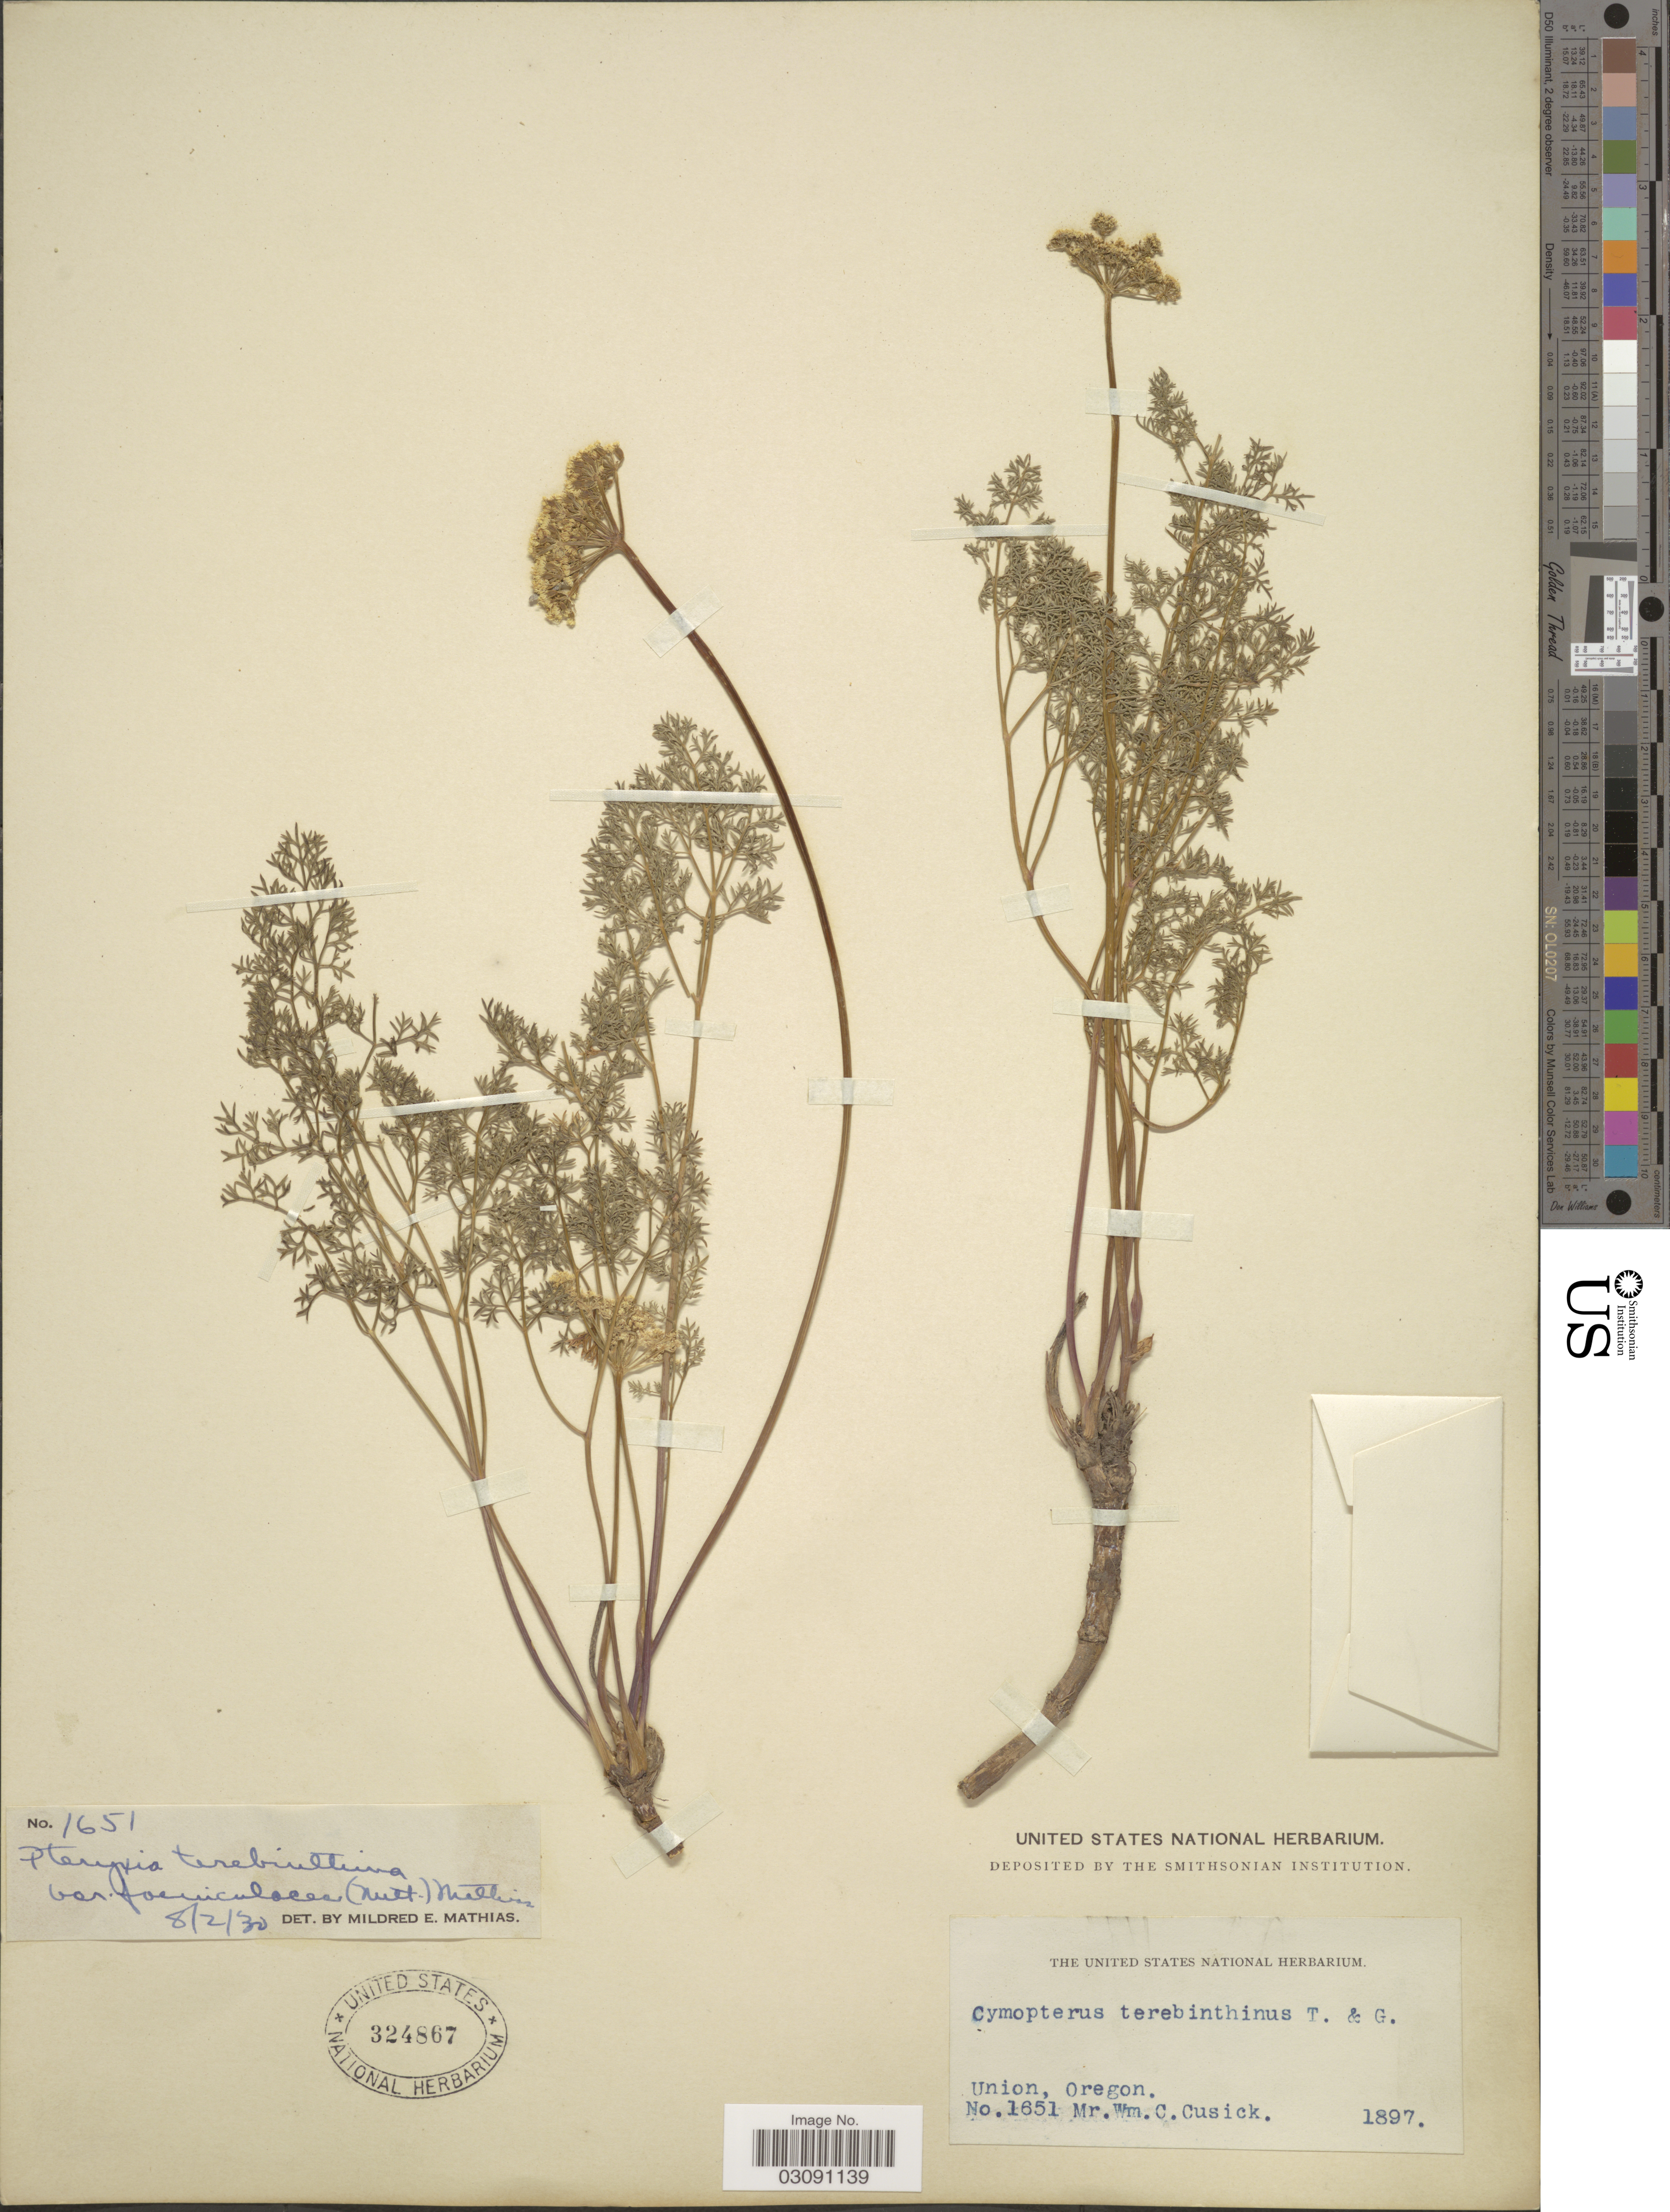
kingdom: Plantae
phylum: Tracheophyta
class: Magnoliopsida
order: Apiales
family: Apiaceae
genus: Pteryxia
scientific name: Pteryxia terebinthina var. foeniculacea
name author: (Torr. & A. Gray) Mathias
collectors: W. C. Cusick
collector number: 1651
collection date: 1897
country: United States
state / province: Oregon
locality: Union.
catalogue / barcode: US 324867